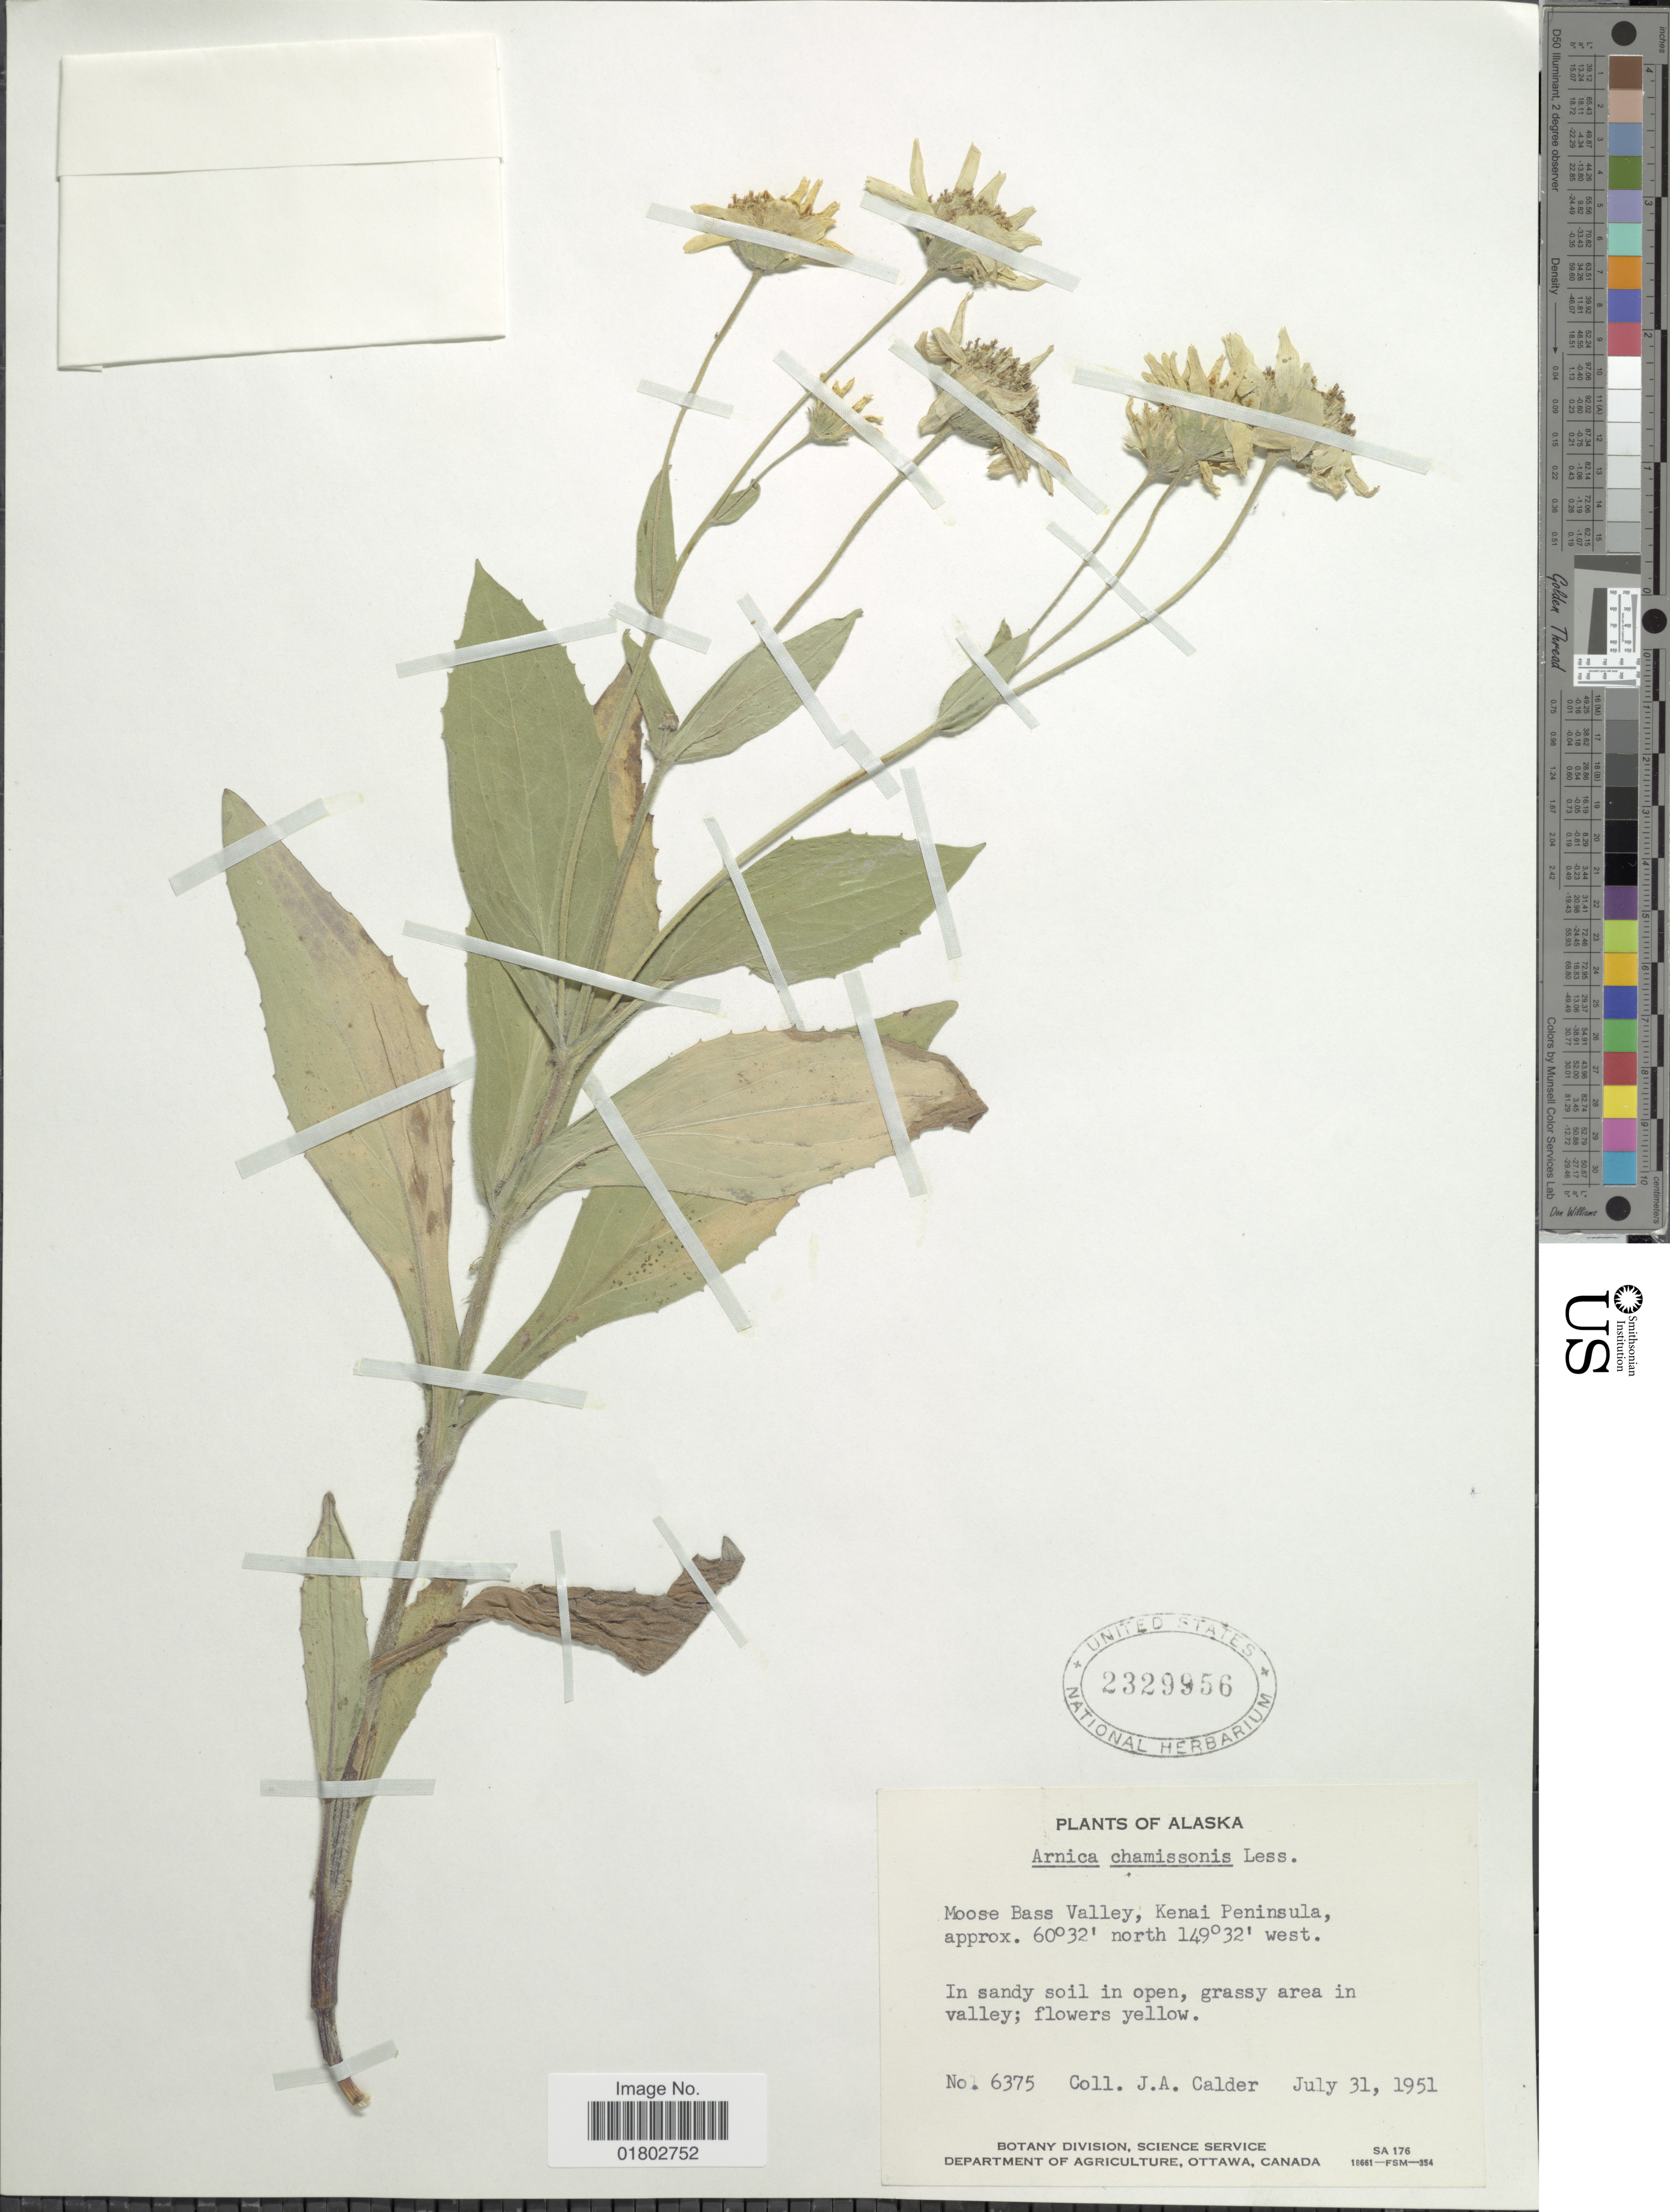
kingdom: Plantae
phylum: Tracheophyta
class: Magnoliopsida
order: Asterales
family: Asteraceae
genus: Arnica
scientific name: Arnica chamissonis subsp. genuina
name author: Maguire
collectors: J. A. Calder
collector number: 6375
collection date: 1951-07-31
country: United States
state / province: Alaska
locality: Moose Bass Valley, Kenai Peninsula, In sandy soil in open, grassy area in valley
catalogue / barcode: US 2329956